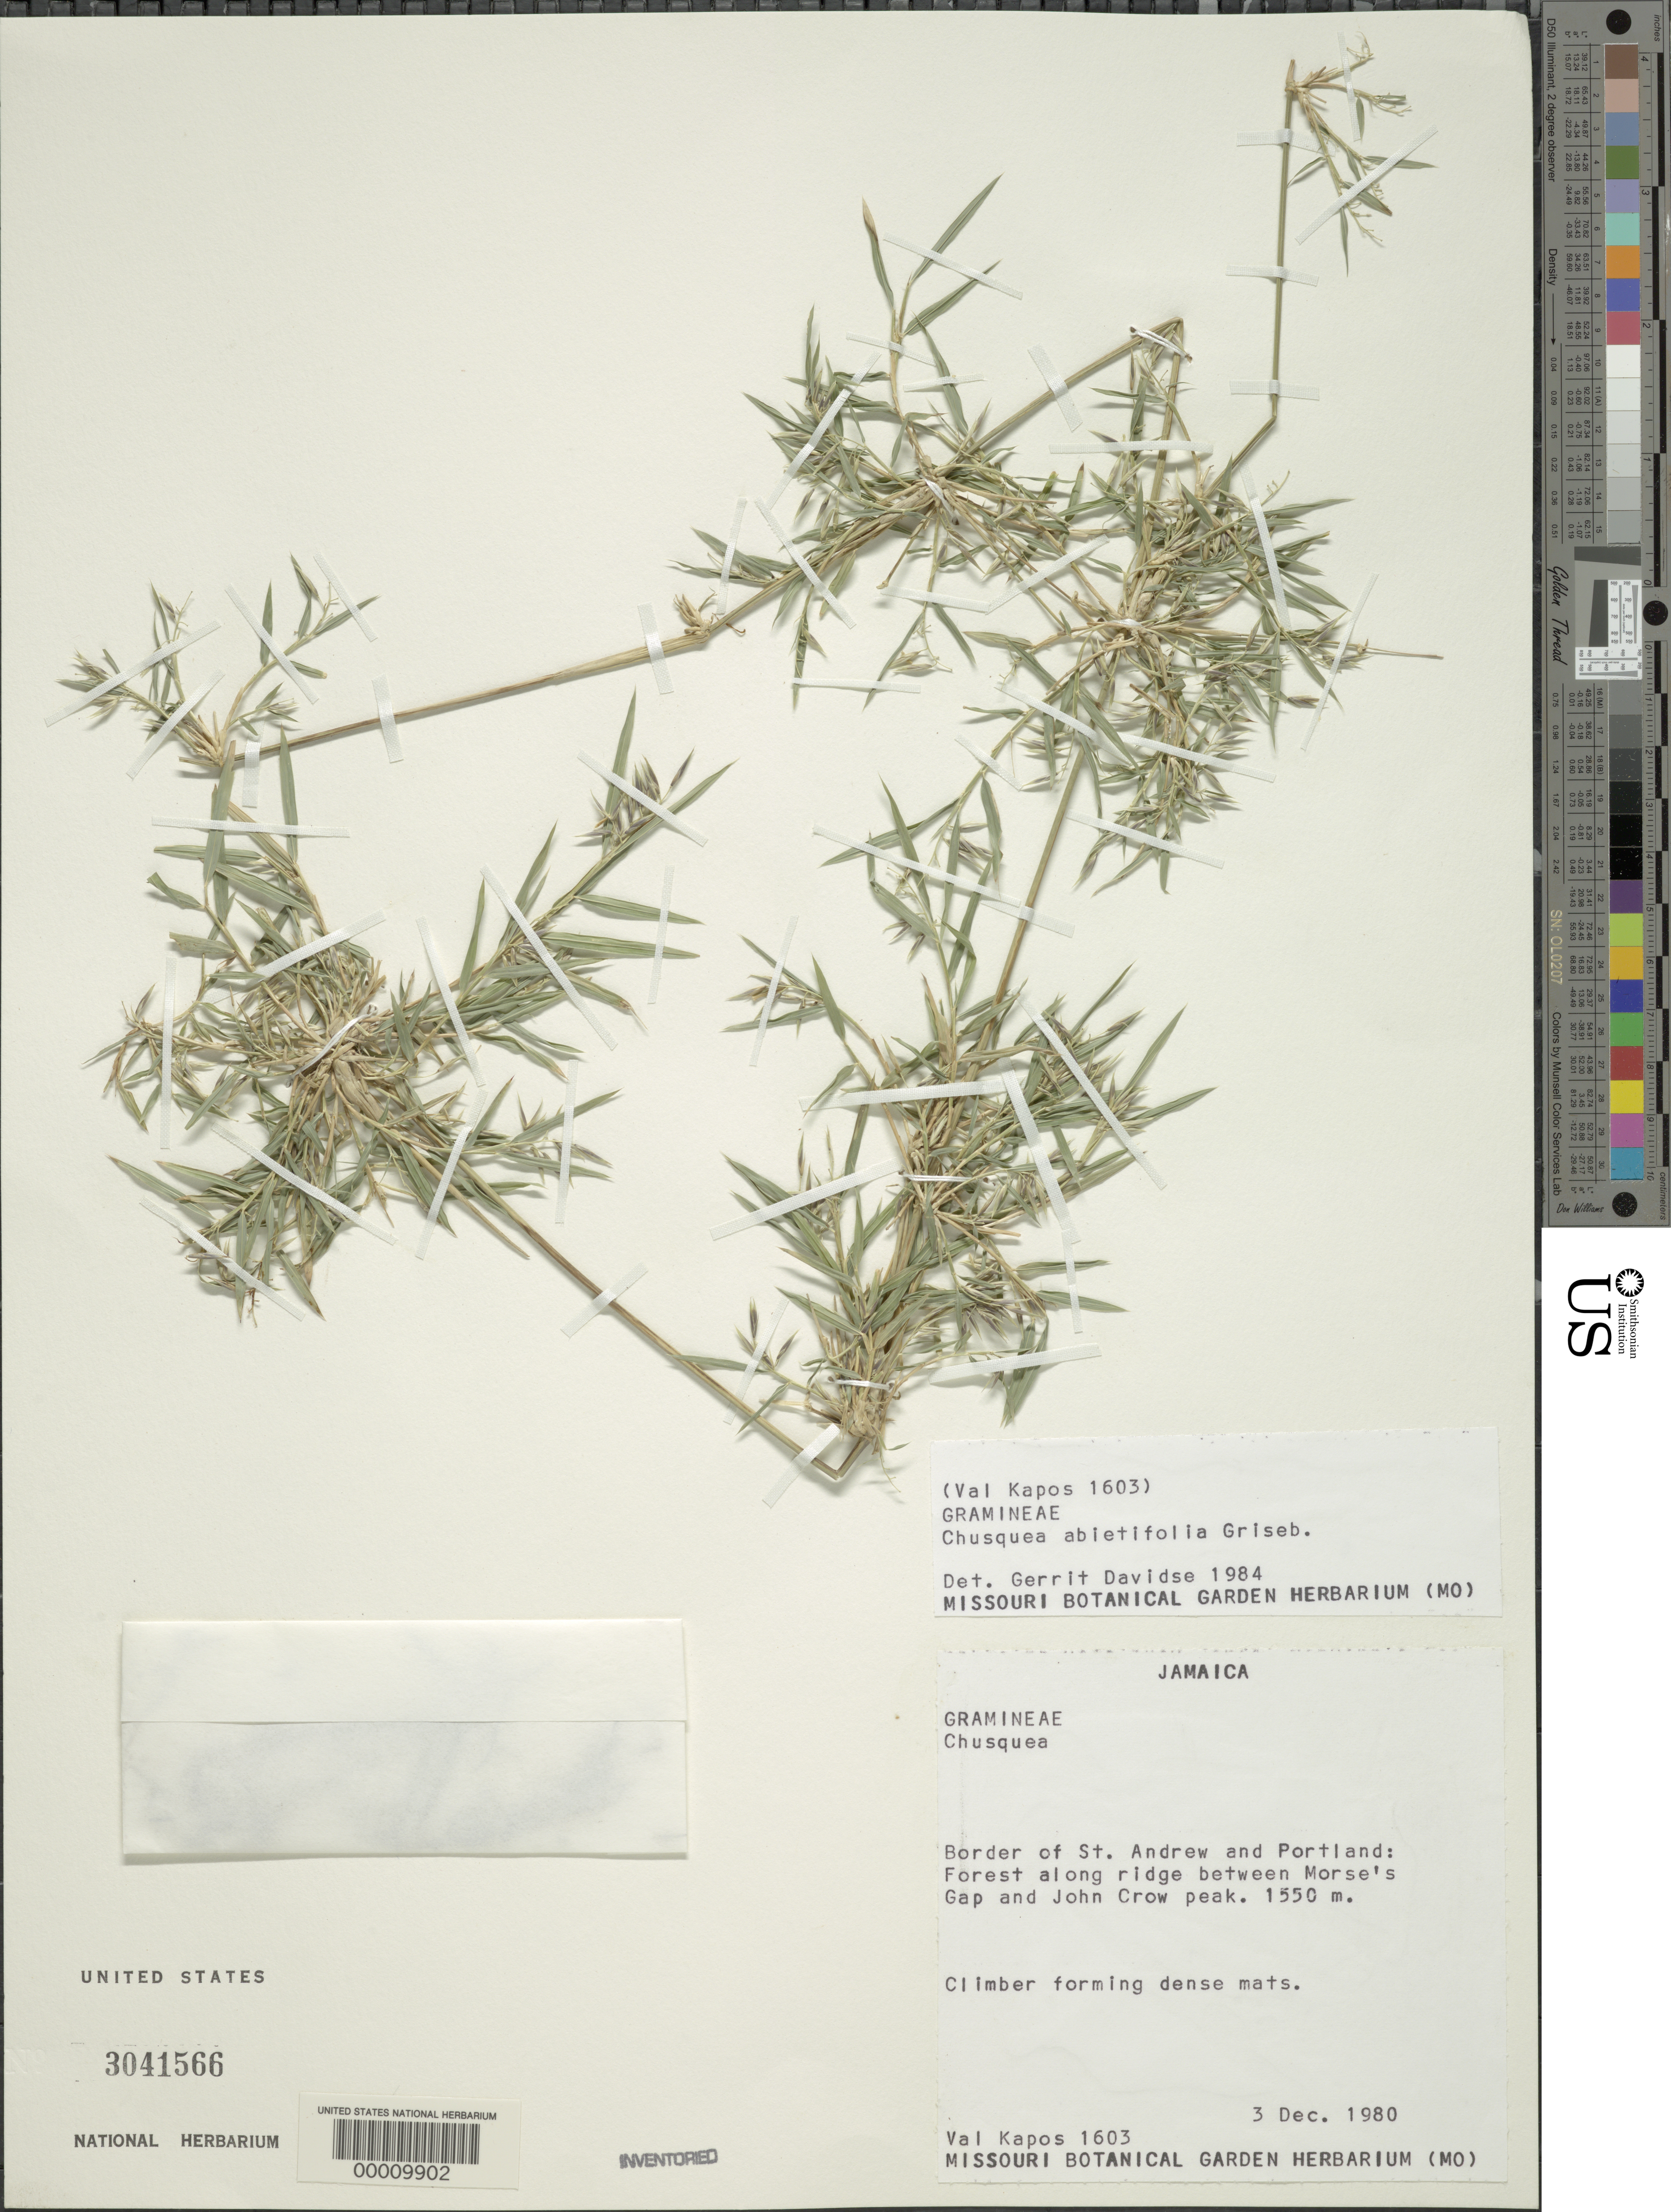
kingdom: Plantae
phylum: Tracheophyta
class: Liliopsida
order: Poales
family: Poaceae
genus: Chusquea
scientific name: Chusquea abietifolia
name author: Griseb.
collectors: V. Kapos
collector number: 1603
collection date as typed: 03 Dec 1980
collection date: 1980-12-03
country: Jamaica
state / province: Portland / Saint Andrew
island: Greater Antilles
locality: Morse's gap/john crow peak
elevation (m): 1550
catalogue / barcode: US 3041566